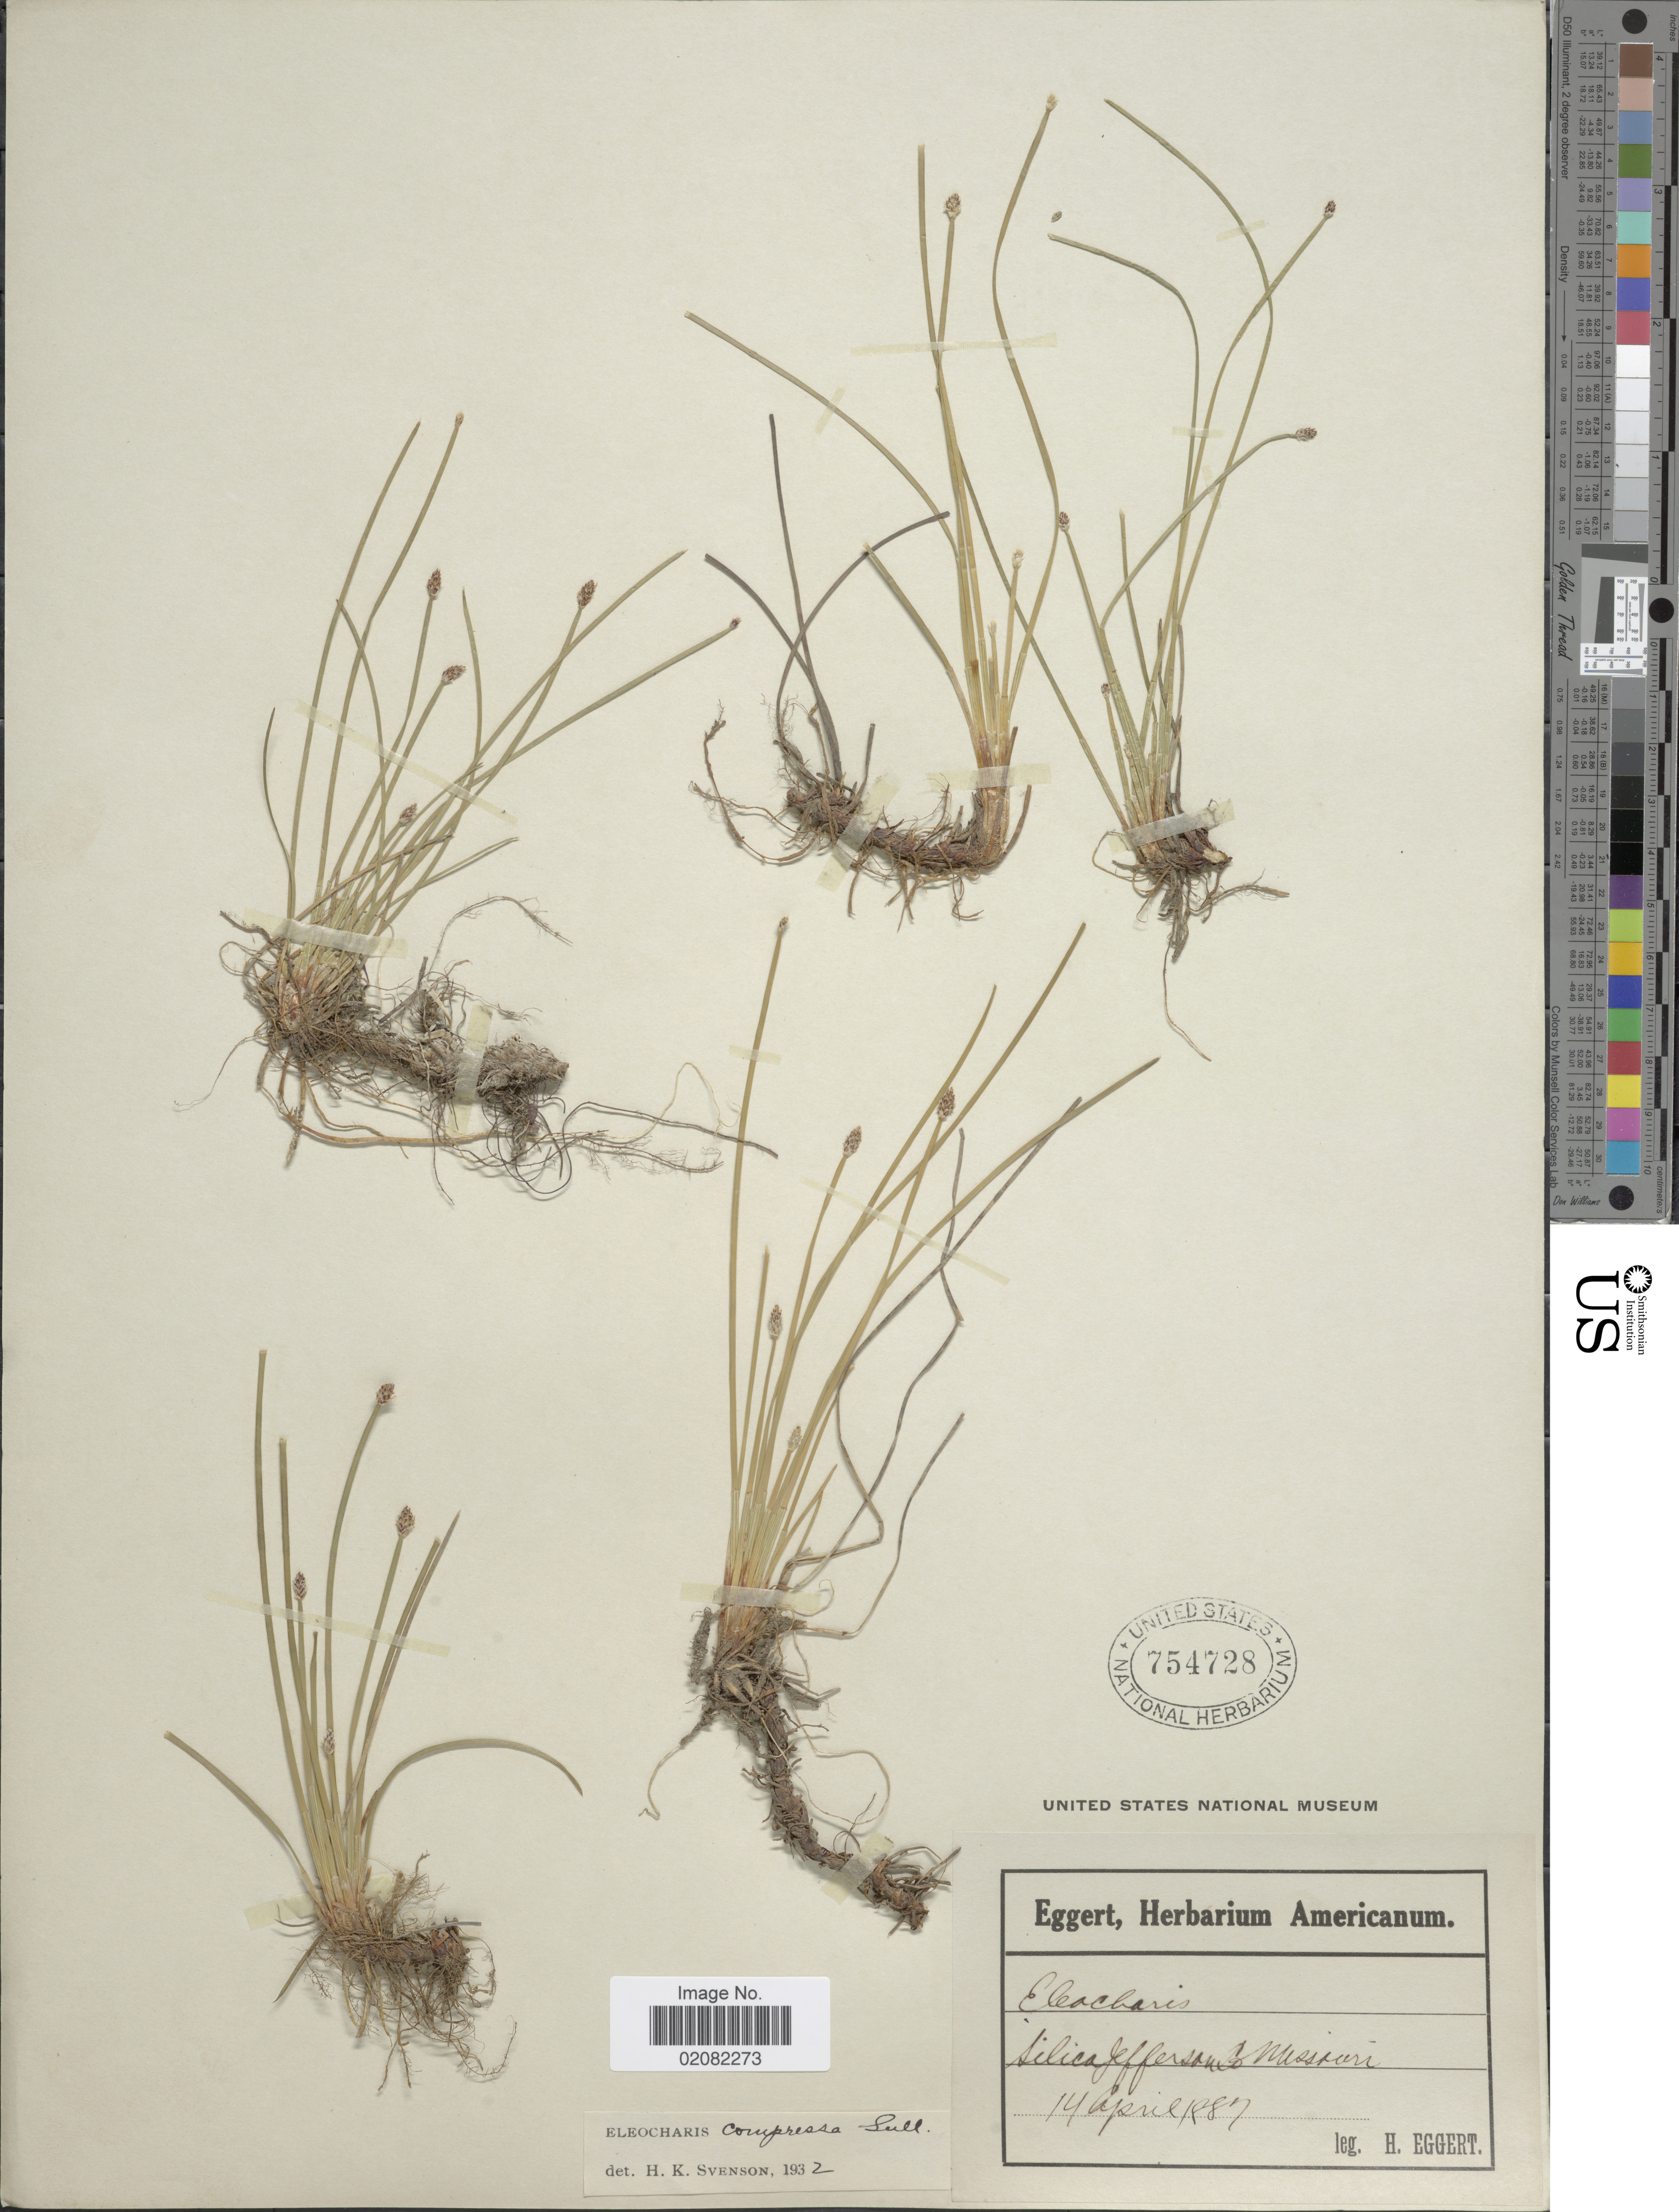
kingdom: Plantae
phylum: Tracheophyta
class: Liliopsida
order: Poales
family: Cyperaceae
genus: Eleocharis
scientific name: Eleocharis compressa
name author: Sull.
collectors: H. Eggert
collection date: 1887-04-14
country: United States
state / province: Missouri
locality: Silica Jefferson Co.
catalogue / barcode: US 754728